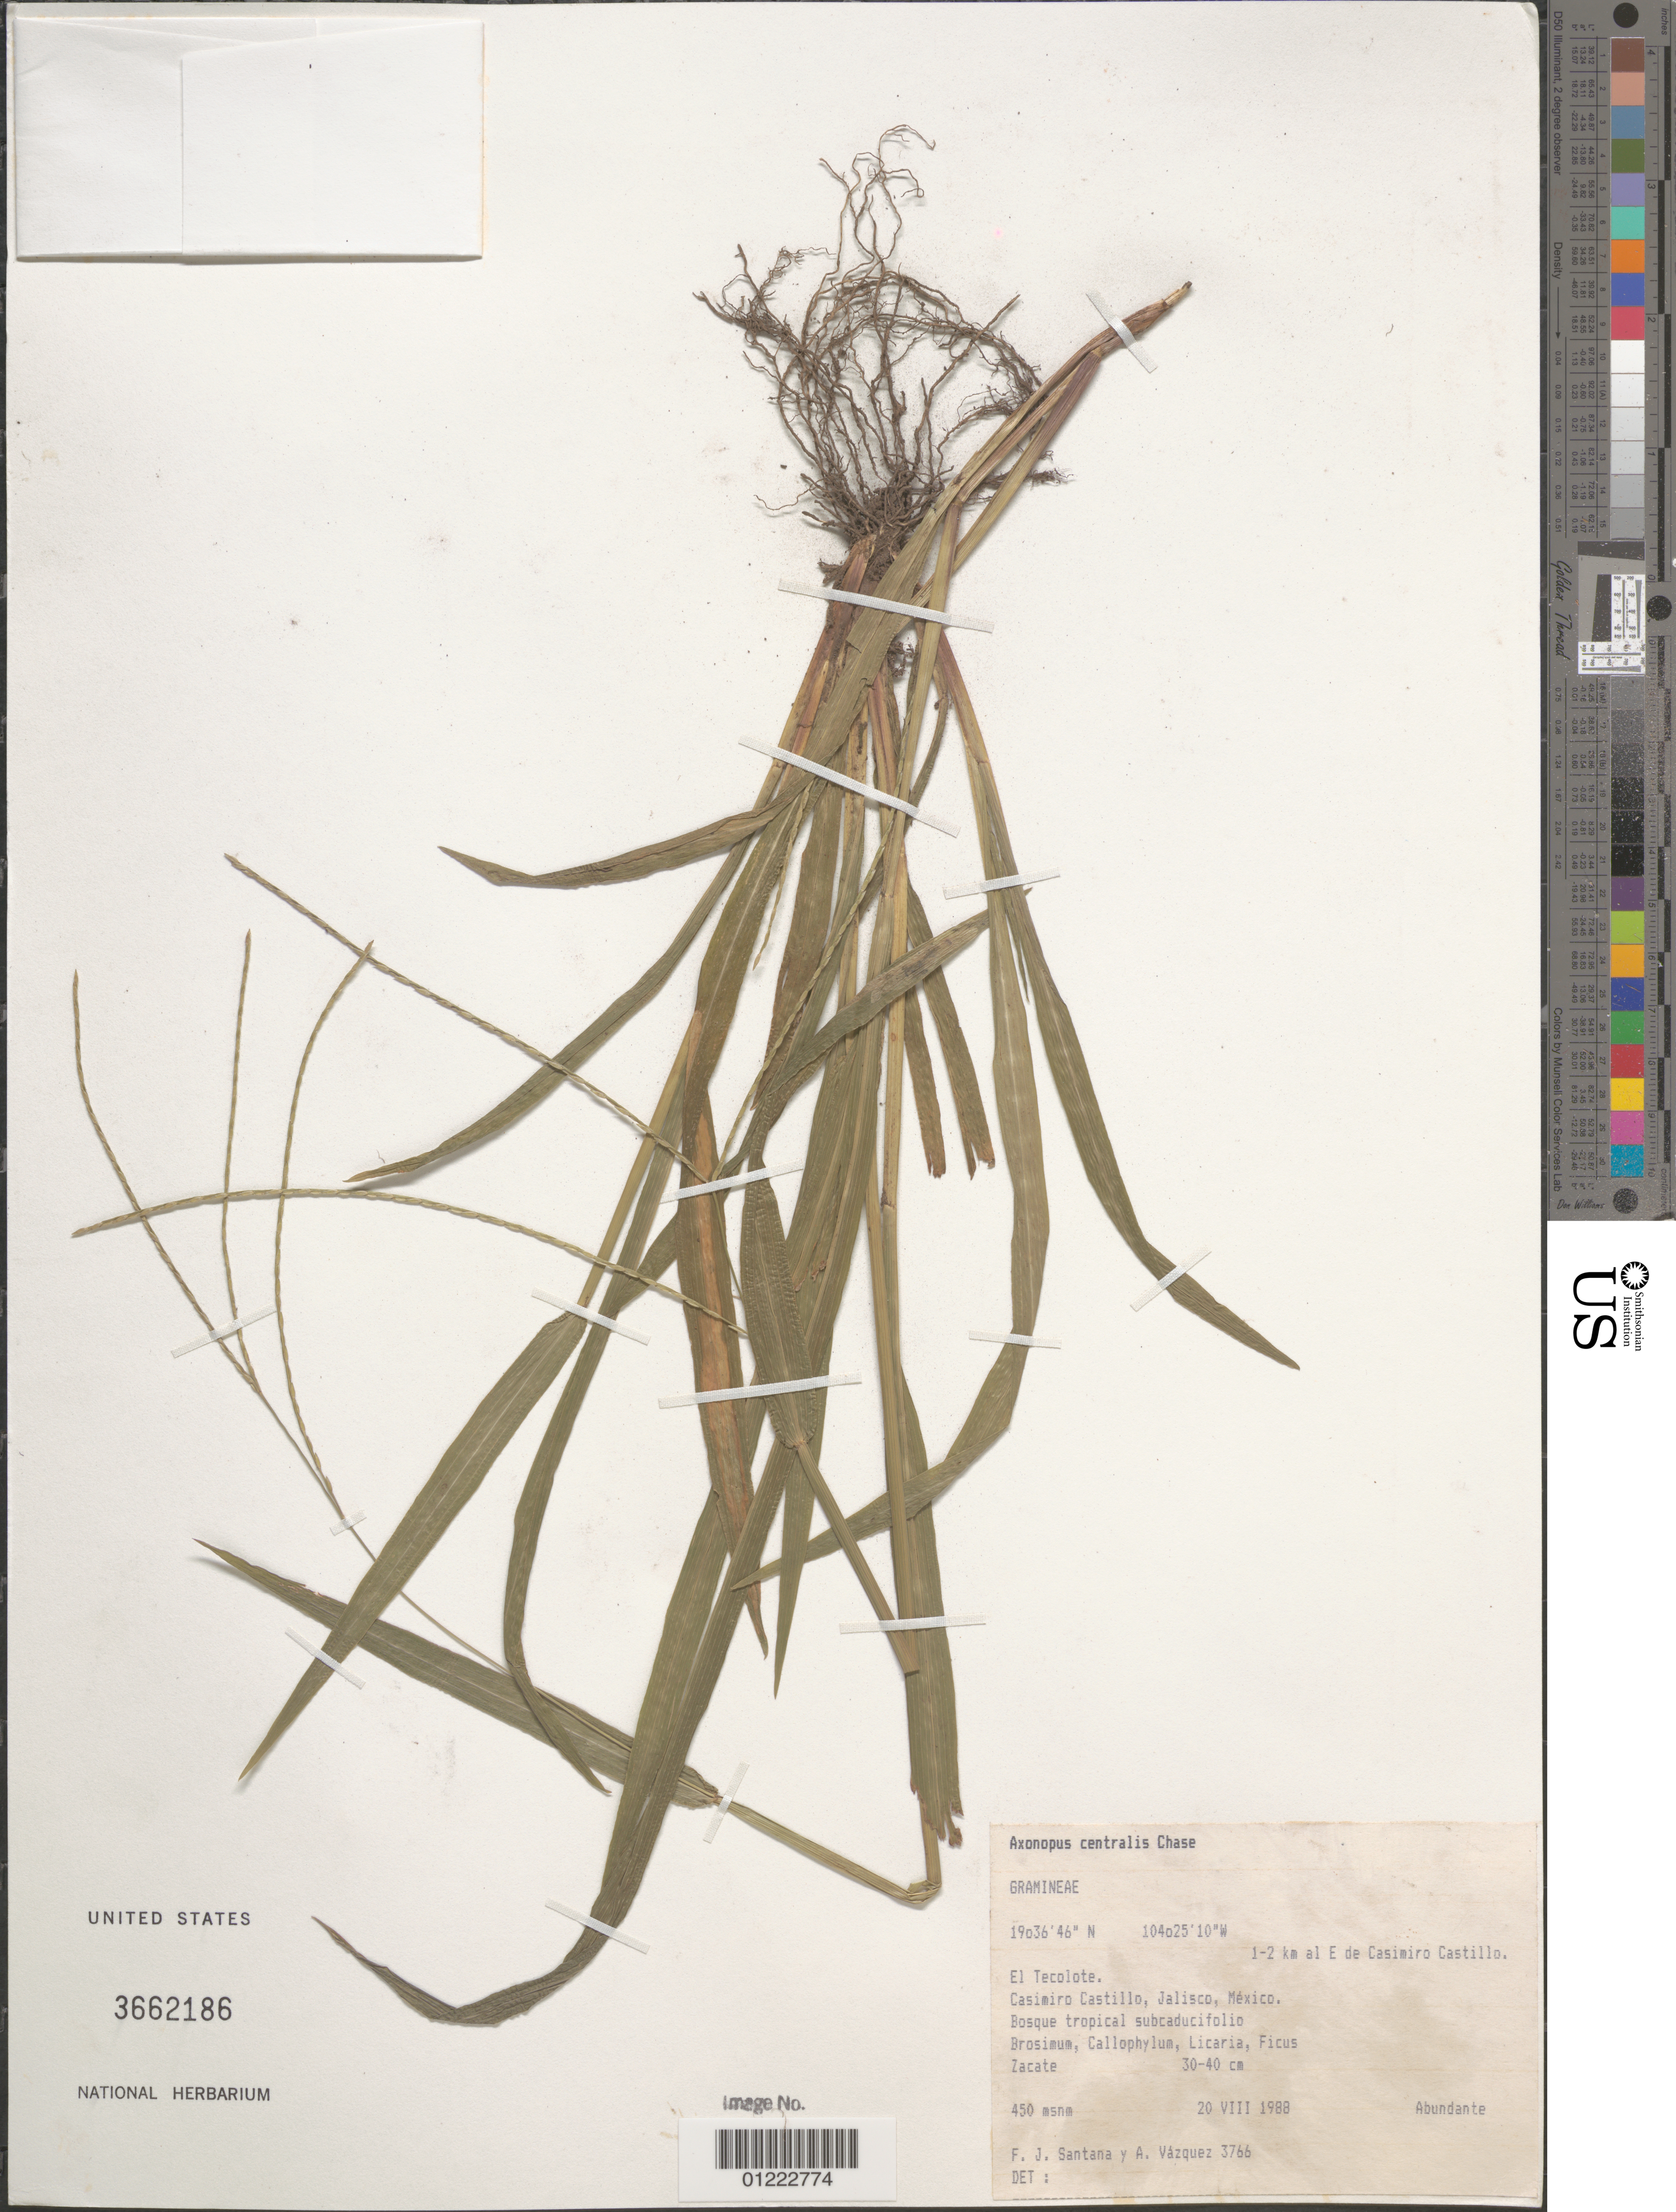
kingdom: Plantae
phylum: Tracheophyta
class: Liliopsida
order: Poales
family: Poaceae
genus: Axonopus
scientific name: Axonopus centralis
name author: Chase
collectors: F. J. Santana M. & A. Vazquez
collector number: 3766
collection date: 1988-08-20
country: Mexico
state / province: Jalisco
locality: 1-2 km al E de Casimiro Castillo. El Tecolote.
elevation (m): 450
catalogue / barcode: US 3662186